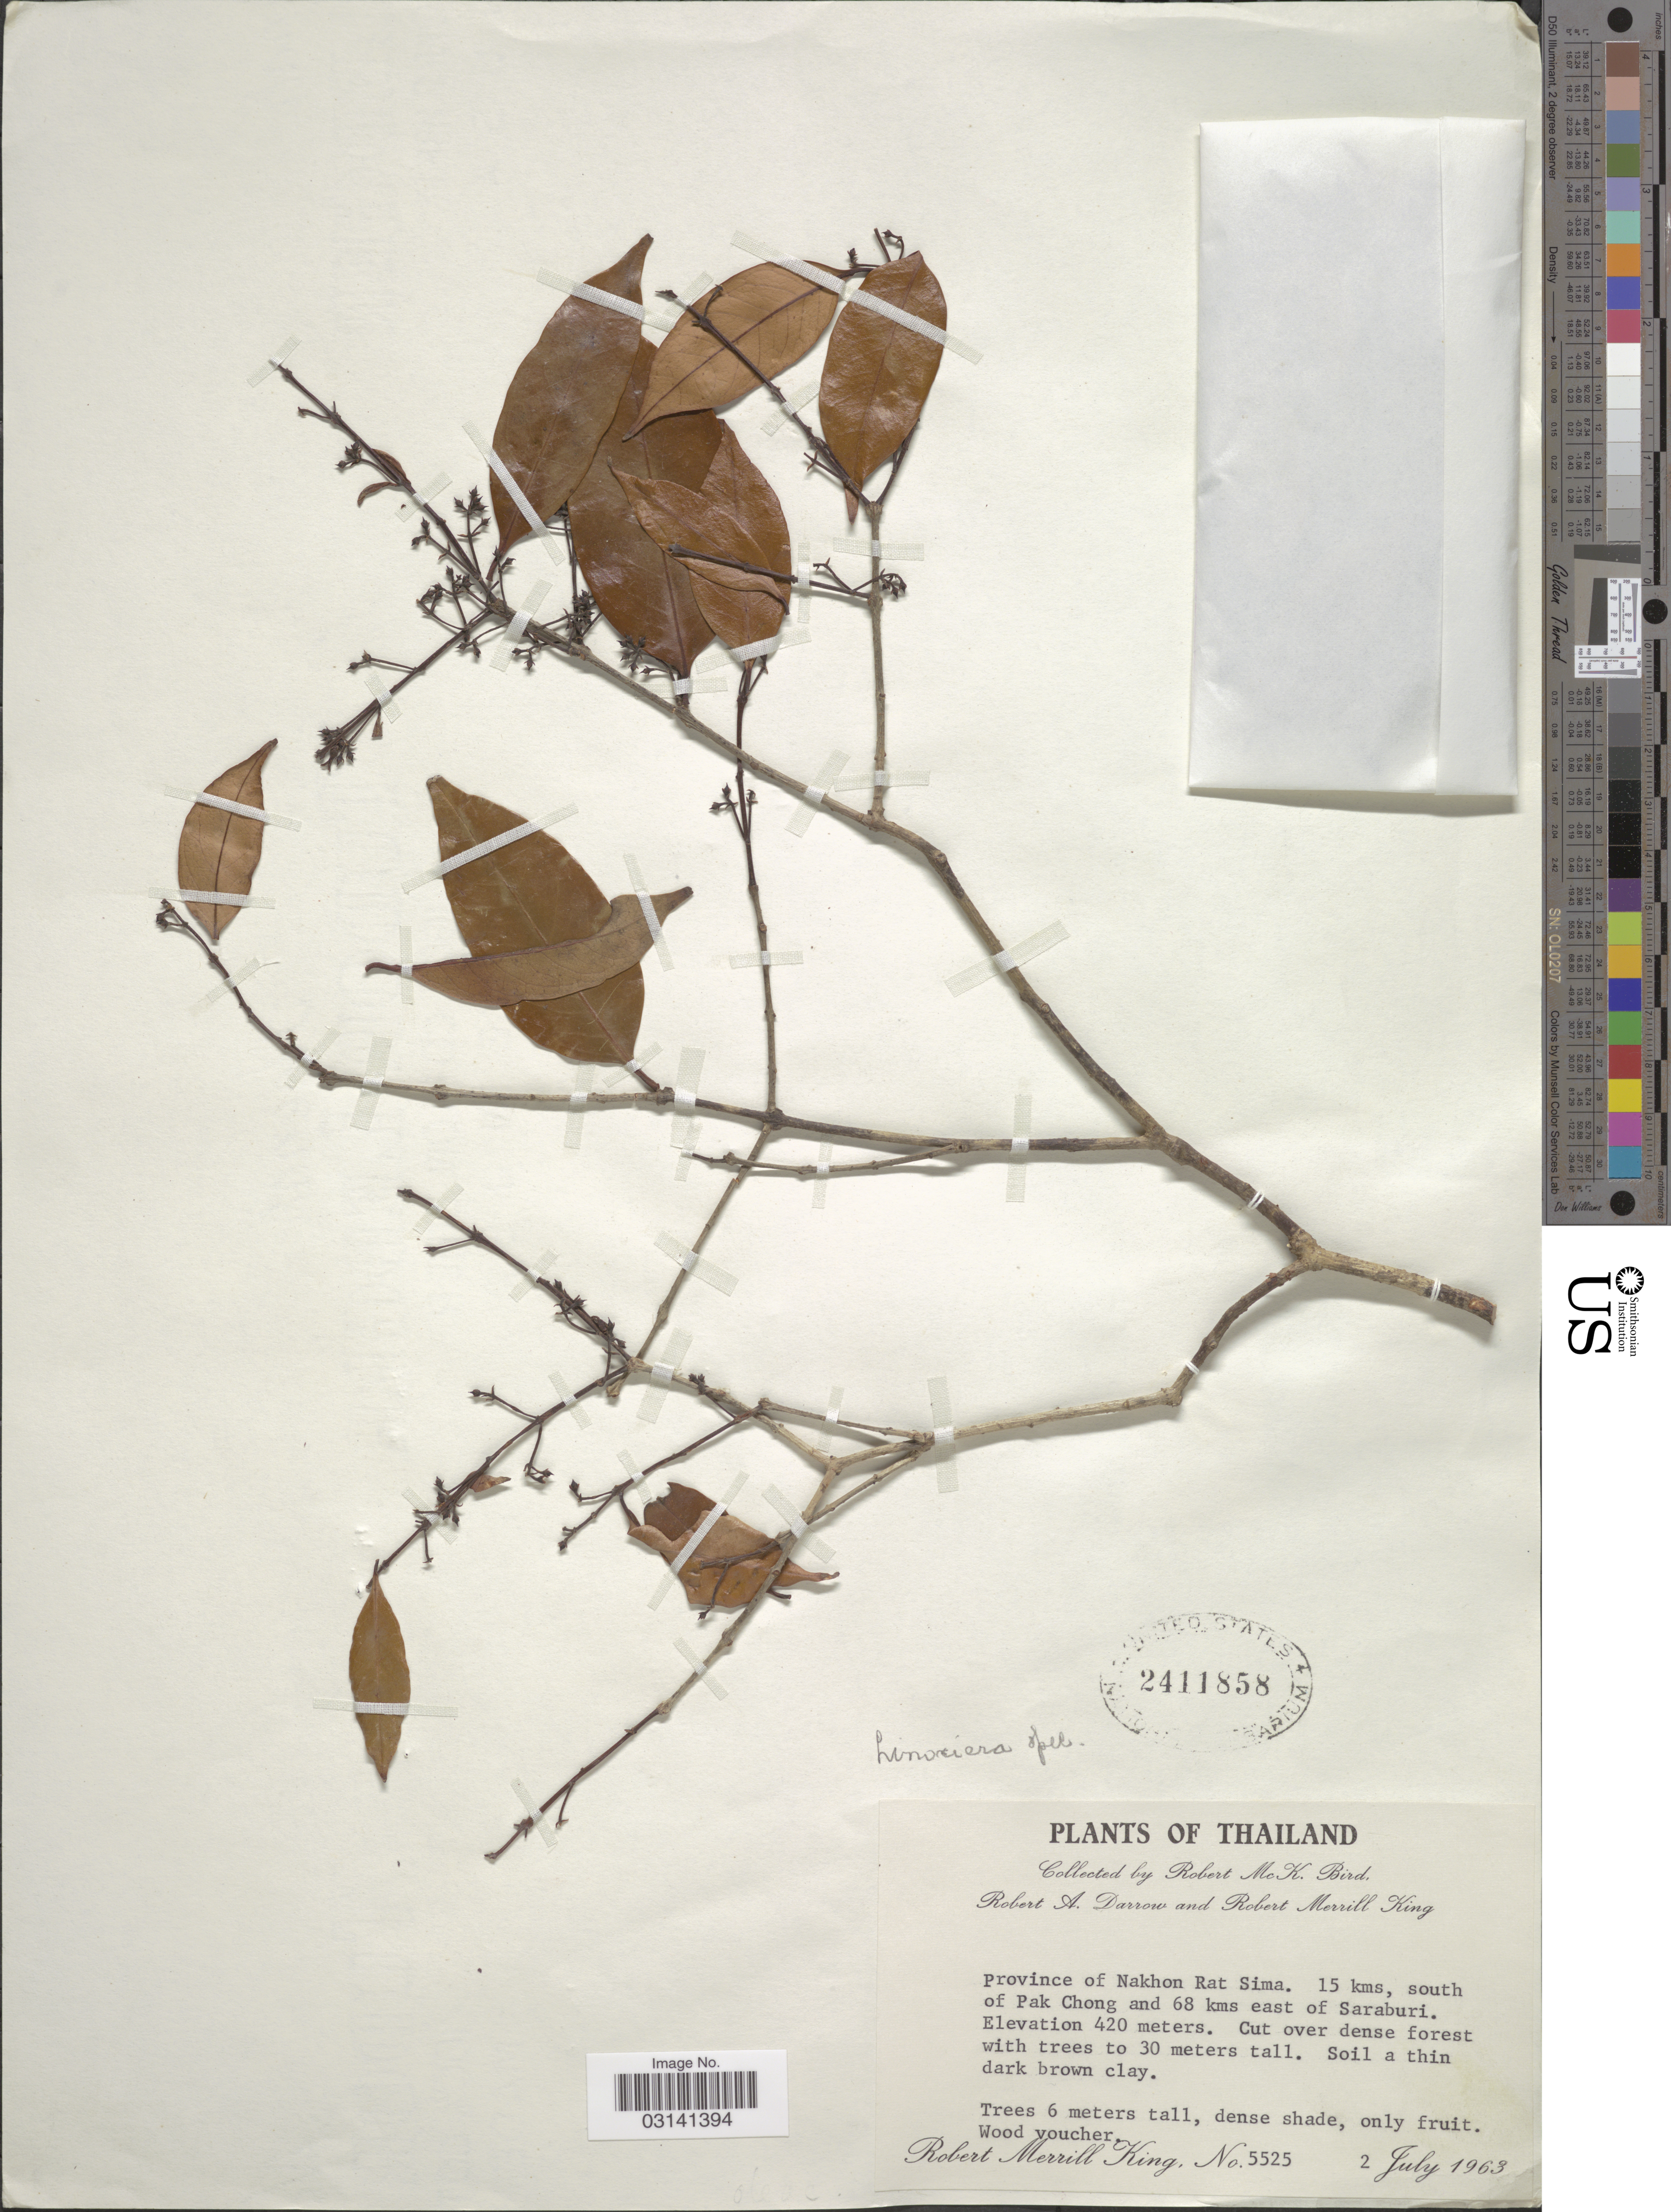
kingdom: Plantae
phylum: Tracheophyta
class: Magnoliopsida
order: Lamiales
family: Oleaceae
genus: Chionanthus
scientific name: Chionanthus sp.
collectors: R. M. King, R. M. Bird & R. A. Darrow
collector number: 5525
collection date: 1963-07-02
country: Thailand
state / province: Nakhon Ratchasima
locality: Province of Nakhon Rat Sima. 15 kms. south of Pak Chong and 68 kms east of Saraburi.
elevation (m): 420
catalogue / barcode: US 2411858